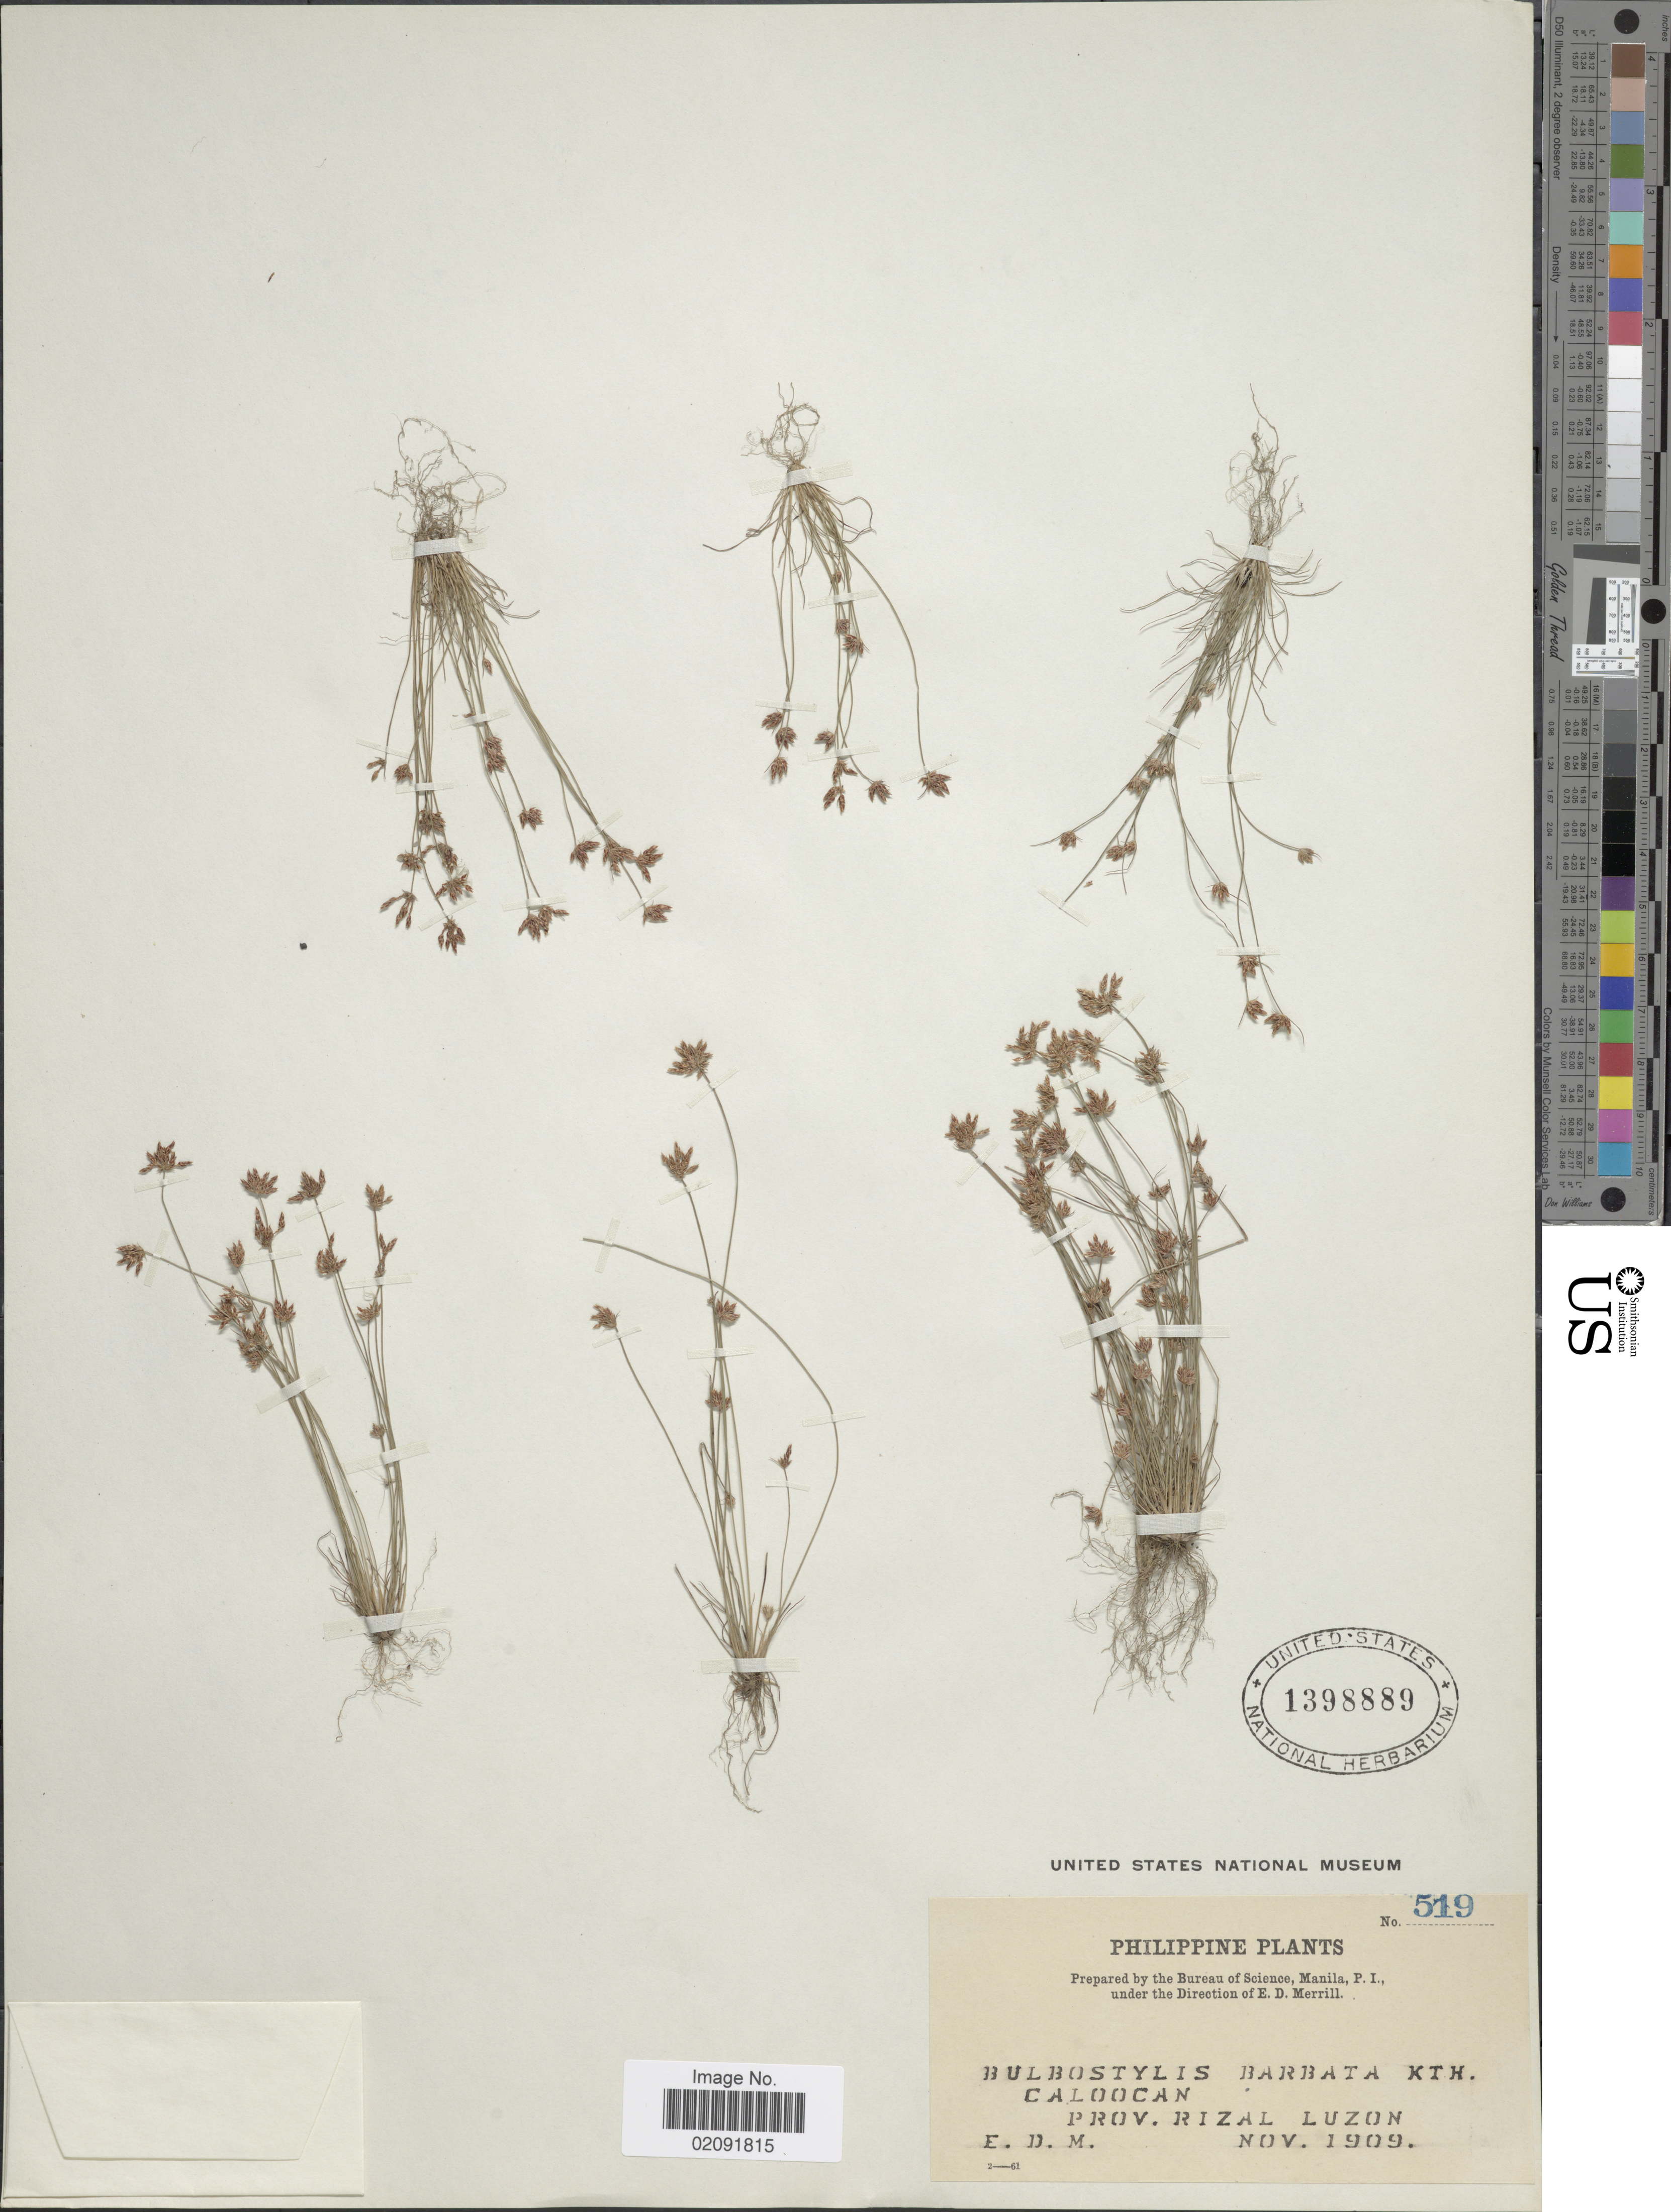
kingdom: Plantae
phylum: Tracheophyta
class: Liliopsida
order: Poales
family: Cyperaceae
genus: Bulbostylis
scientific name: Bulbostylis barbata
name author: (Rottb.) C.B. Clarke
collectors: E. D. Merrill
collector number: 519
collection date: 1909-11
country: Philippines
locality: Prov. Rizal Luzon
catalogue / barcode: US 1398889